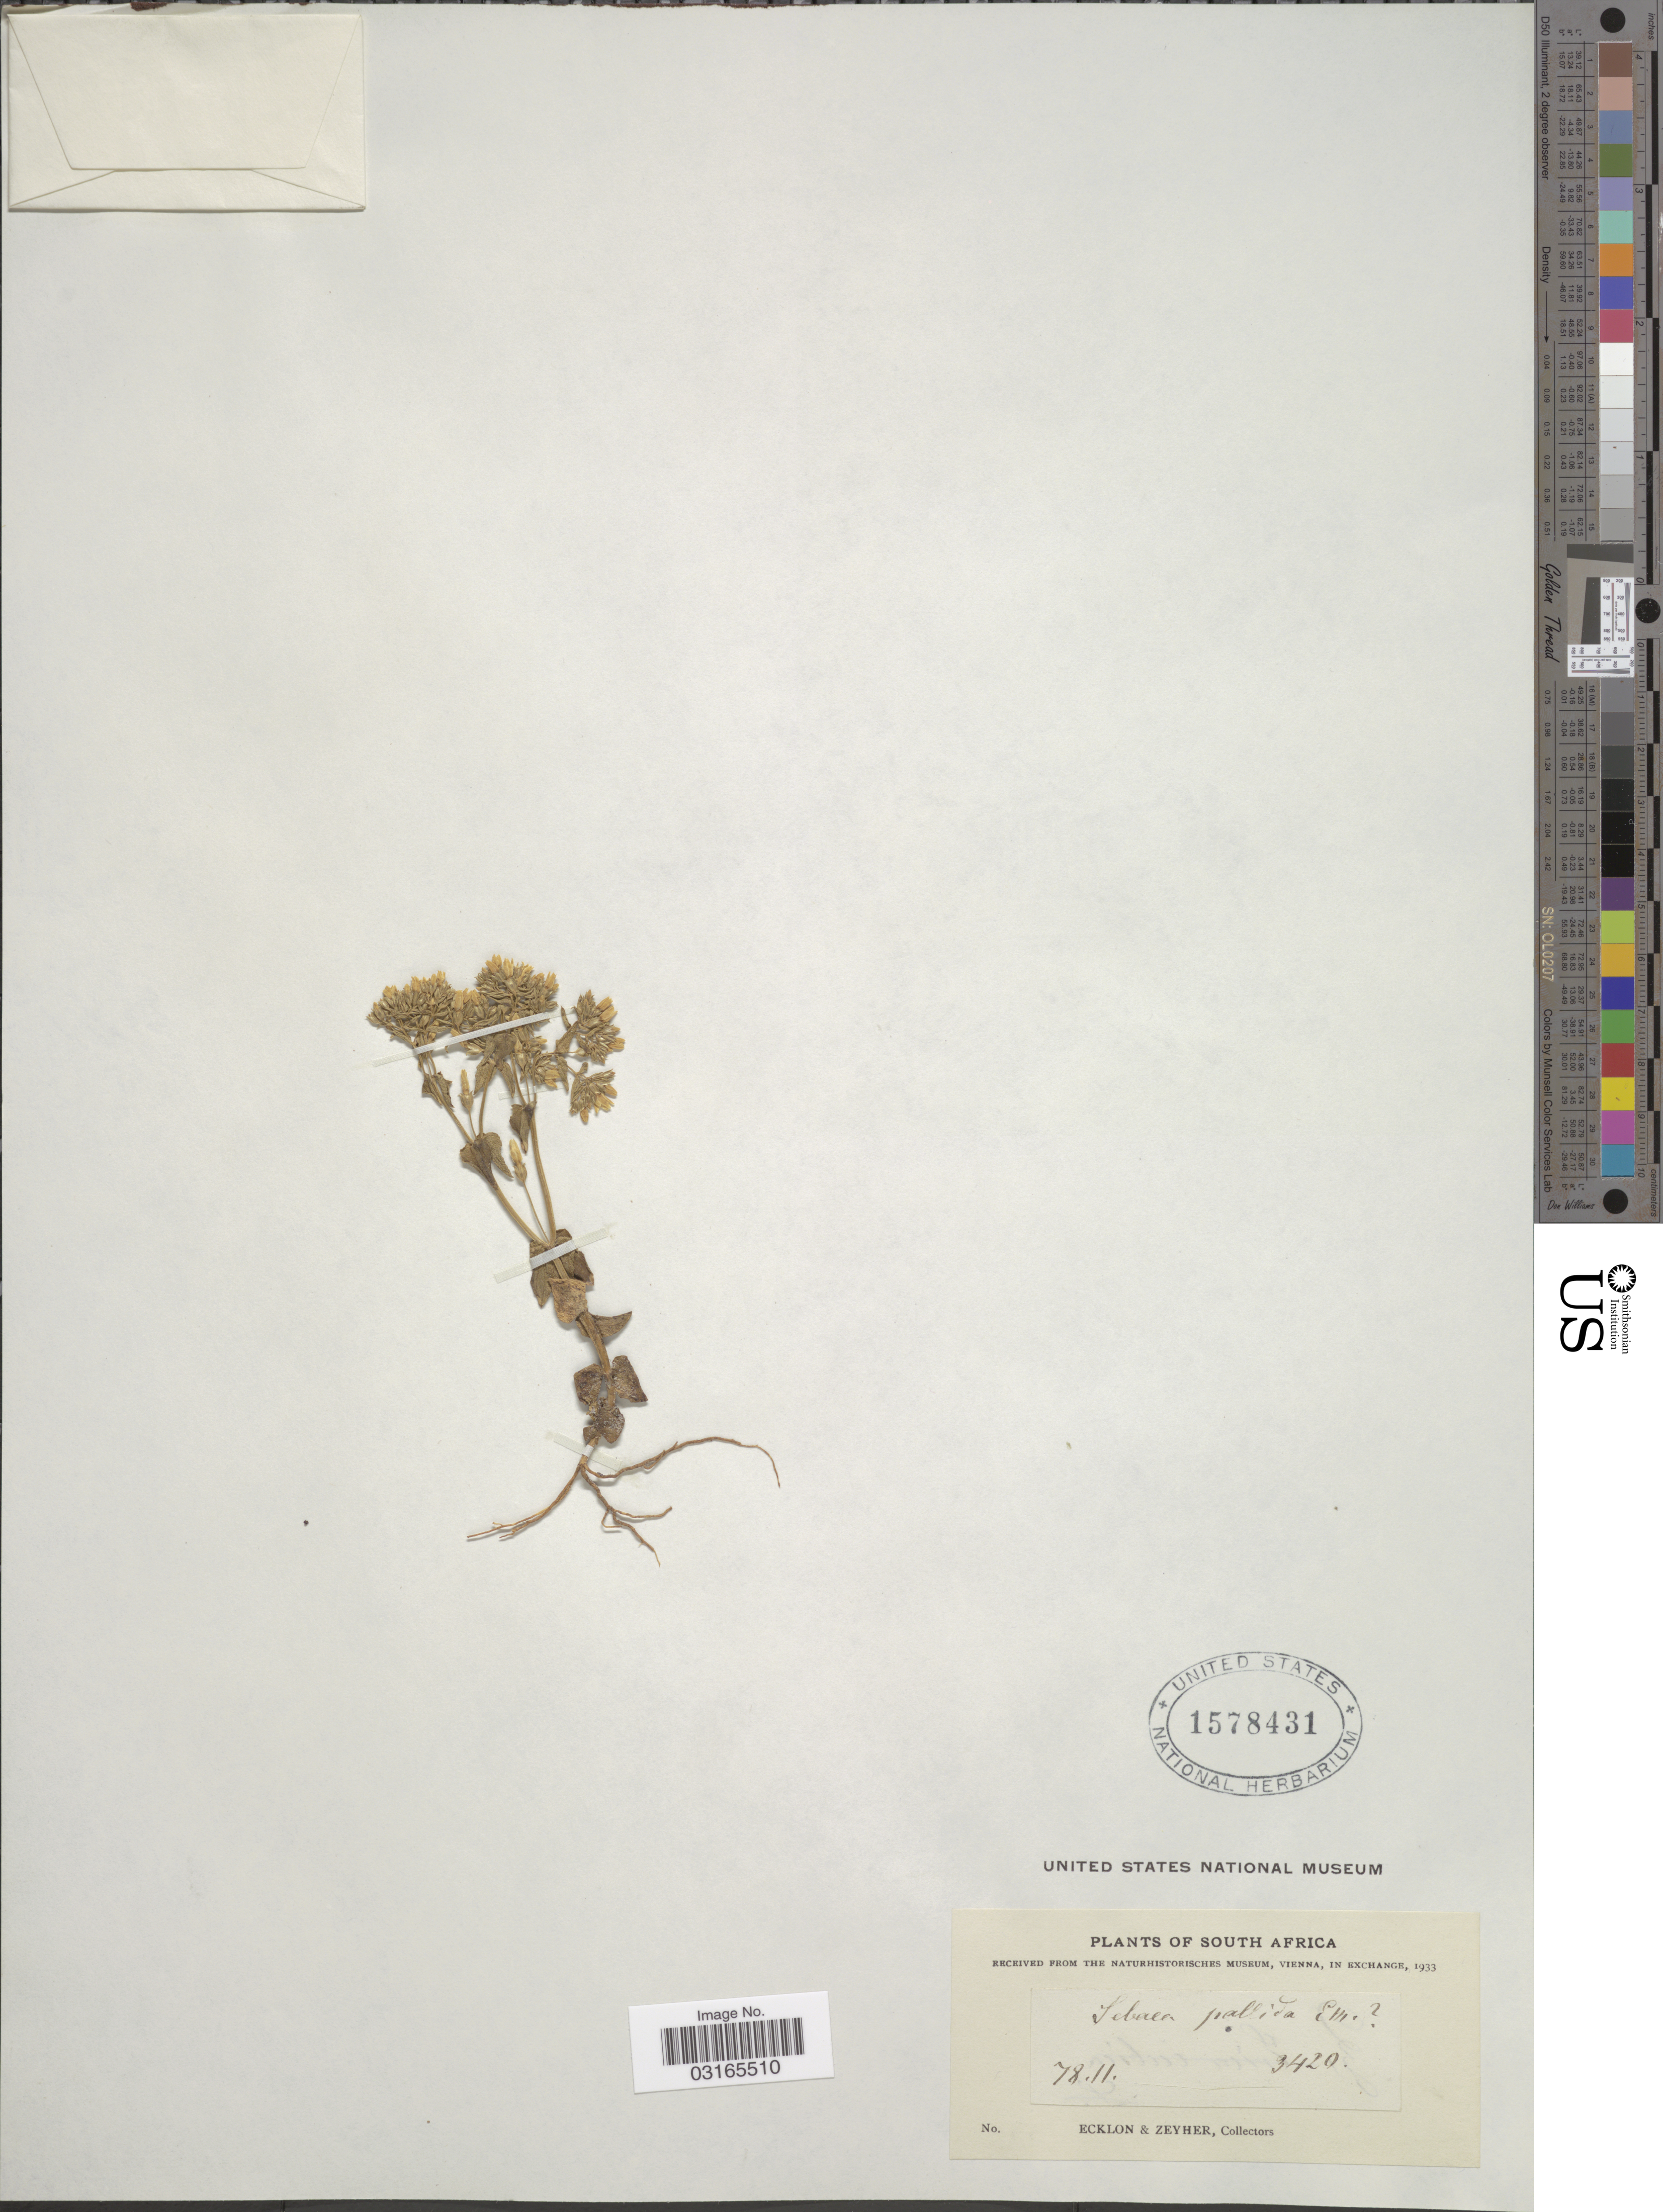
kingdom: Plantae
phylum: Tracheophyta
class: Magnoliopsida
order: Gentianales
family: Gentianaceae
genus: Sebaea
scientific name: Sebaea pallida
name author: E. Mey.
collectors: -. Ecklon & -. Zeyher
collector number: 3420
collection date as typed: Transcribed d/m/y: /11/78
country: South Africa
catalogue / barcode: US 1578431